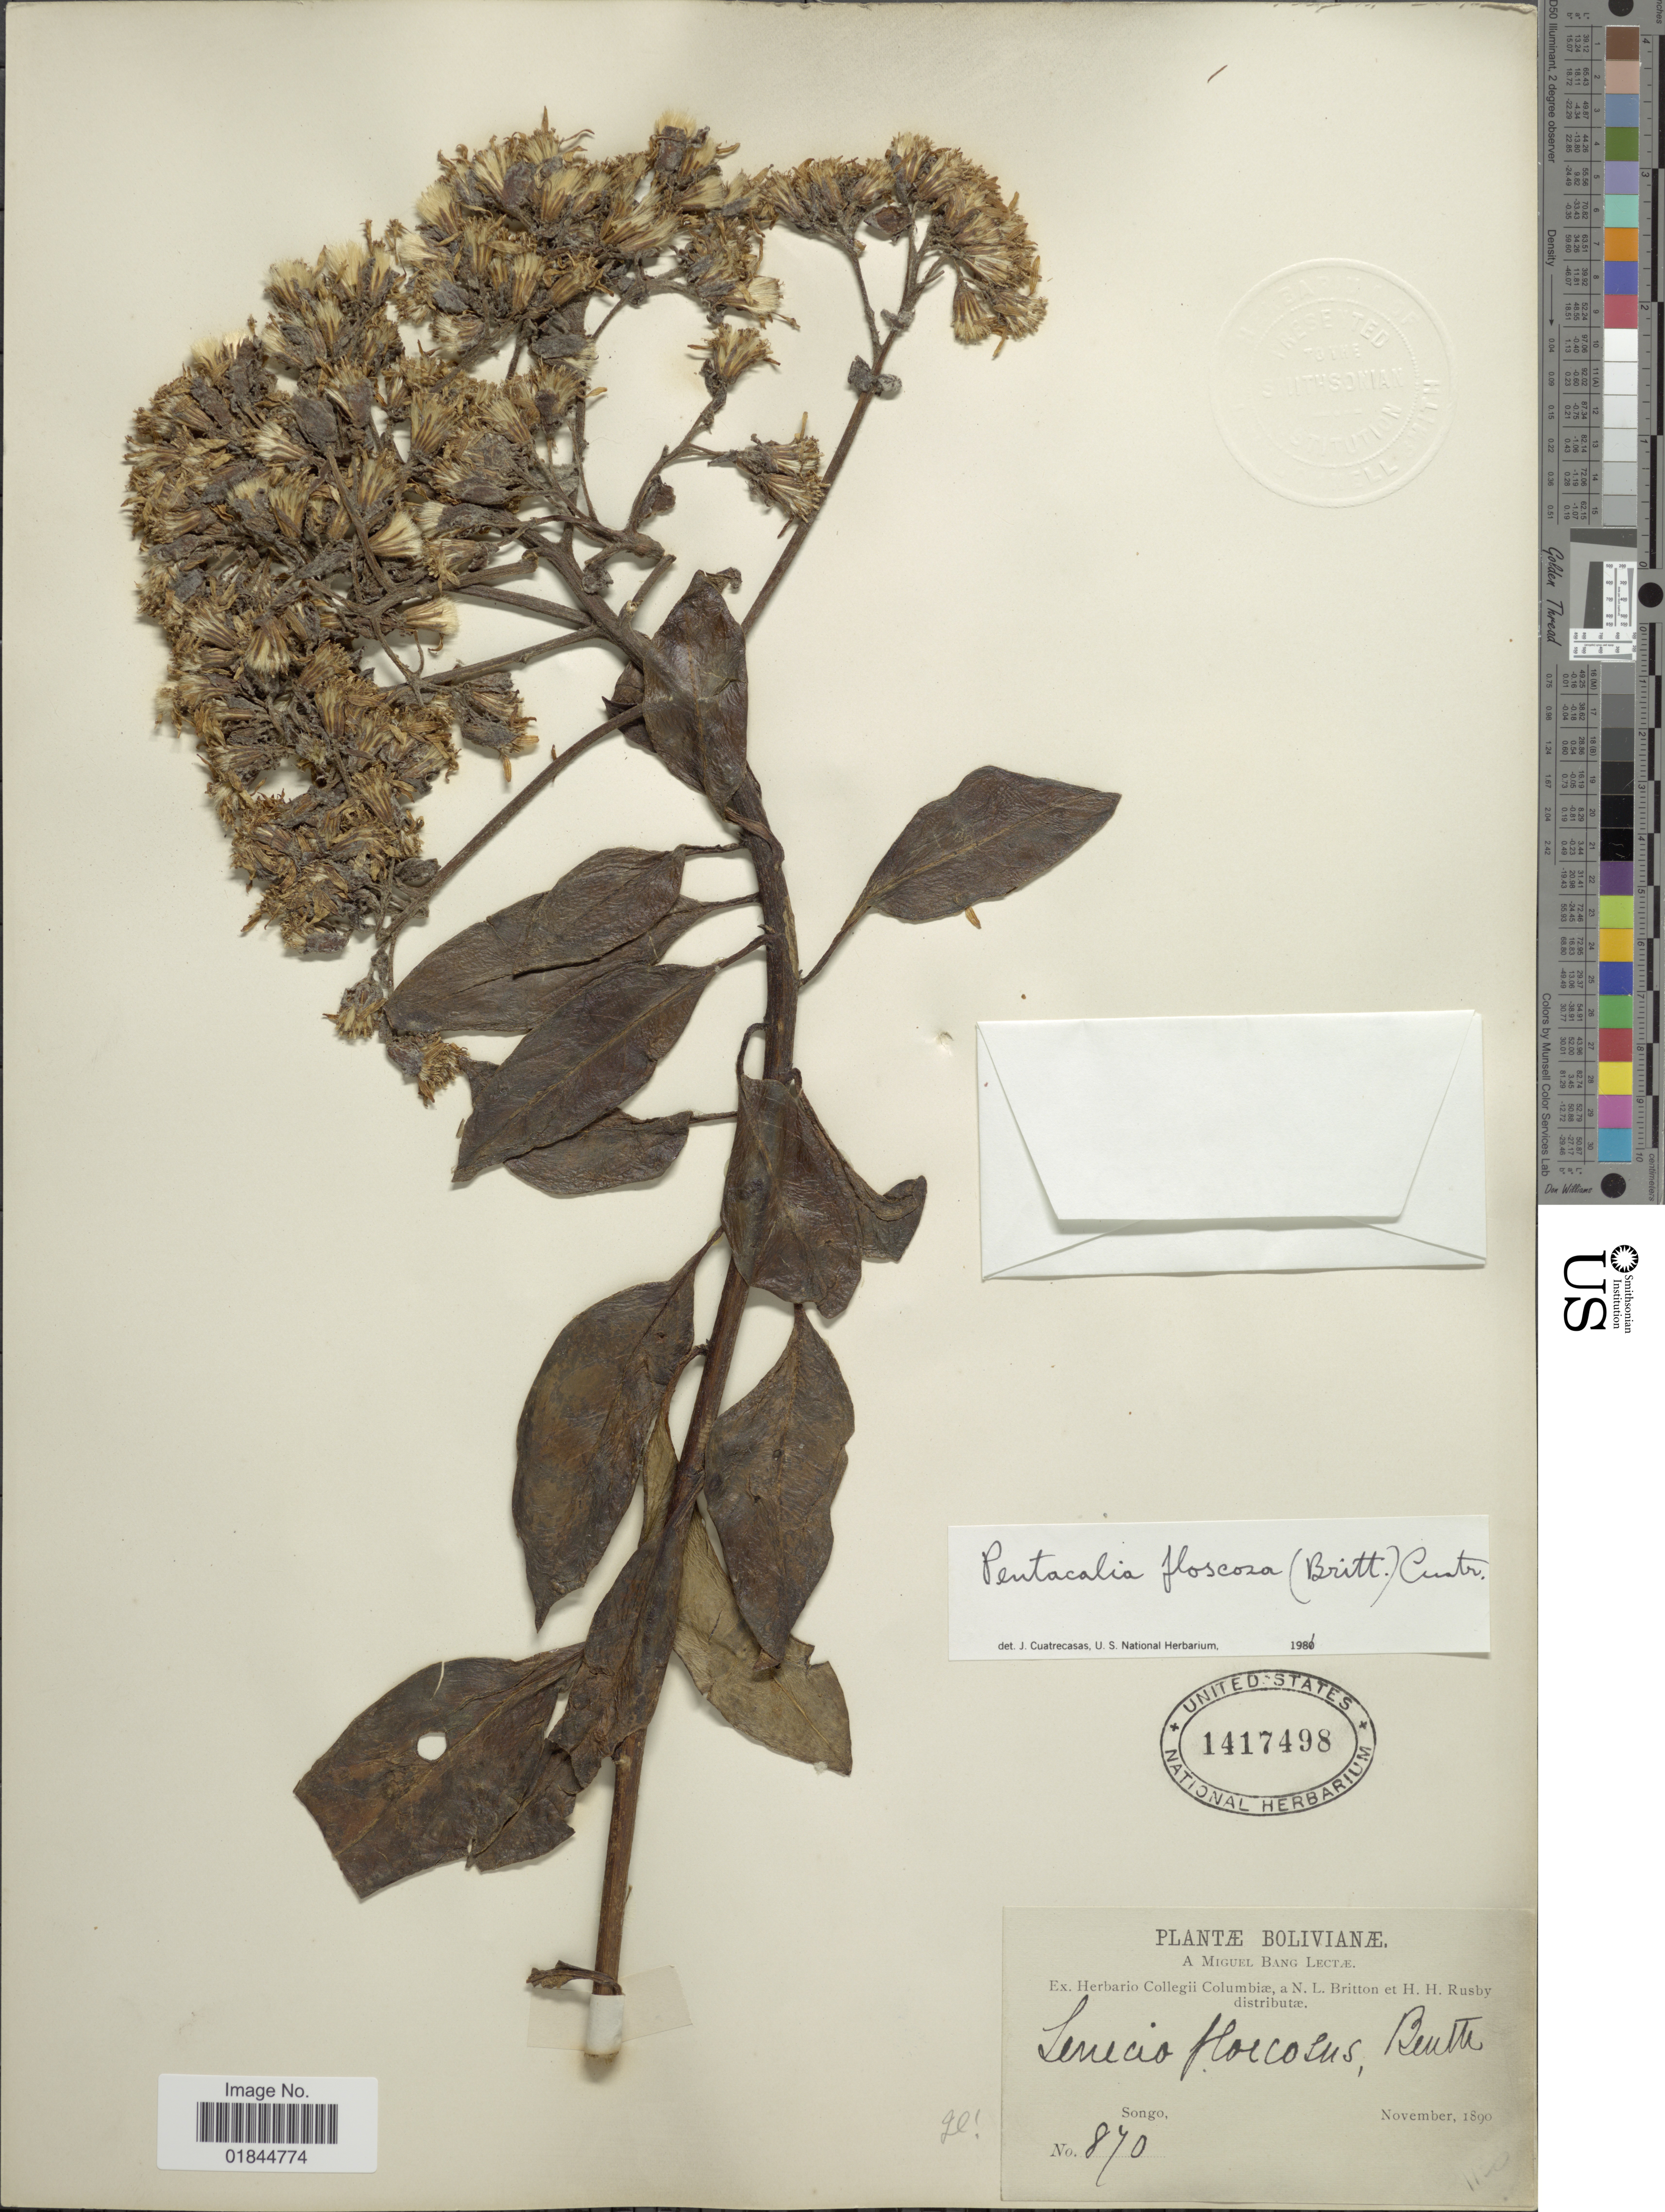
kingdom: Plantae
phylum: Tracheophyta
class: Magnoliopsida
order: Asterales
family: Asteraceae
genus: Pentacalia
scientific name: Pentacalia floccosa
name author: (Britton) Cuatrec.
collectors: M. Bang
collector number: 870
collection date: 1890-11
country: Bolivia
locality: Songo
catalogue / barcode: US 1417498